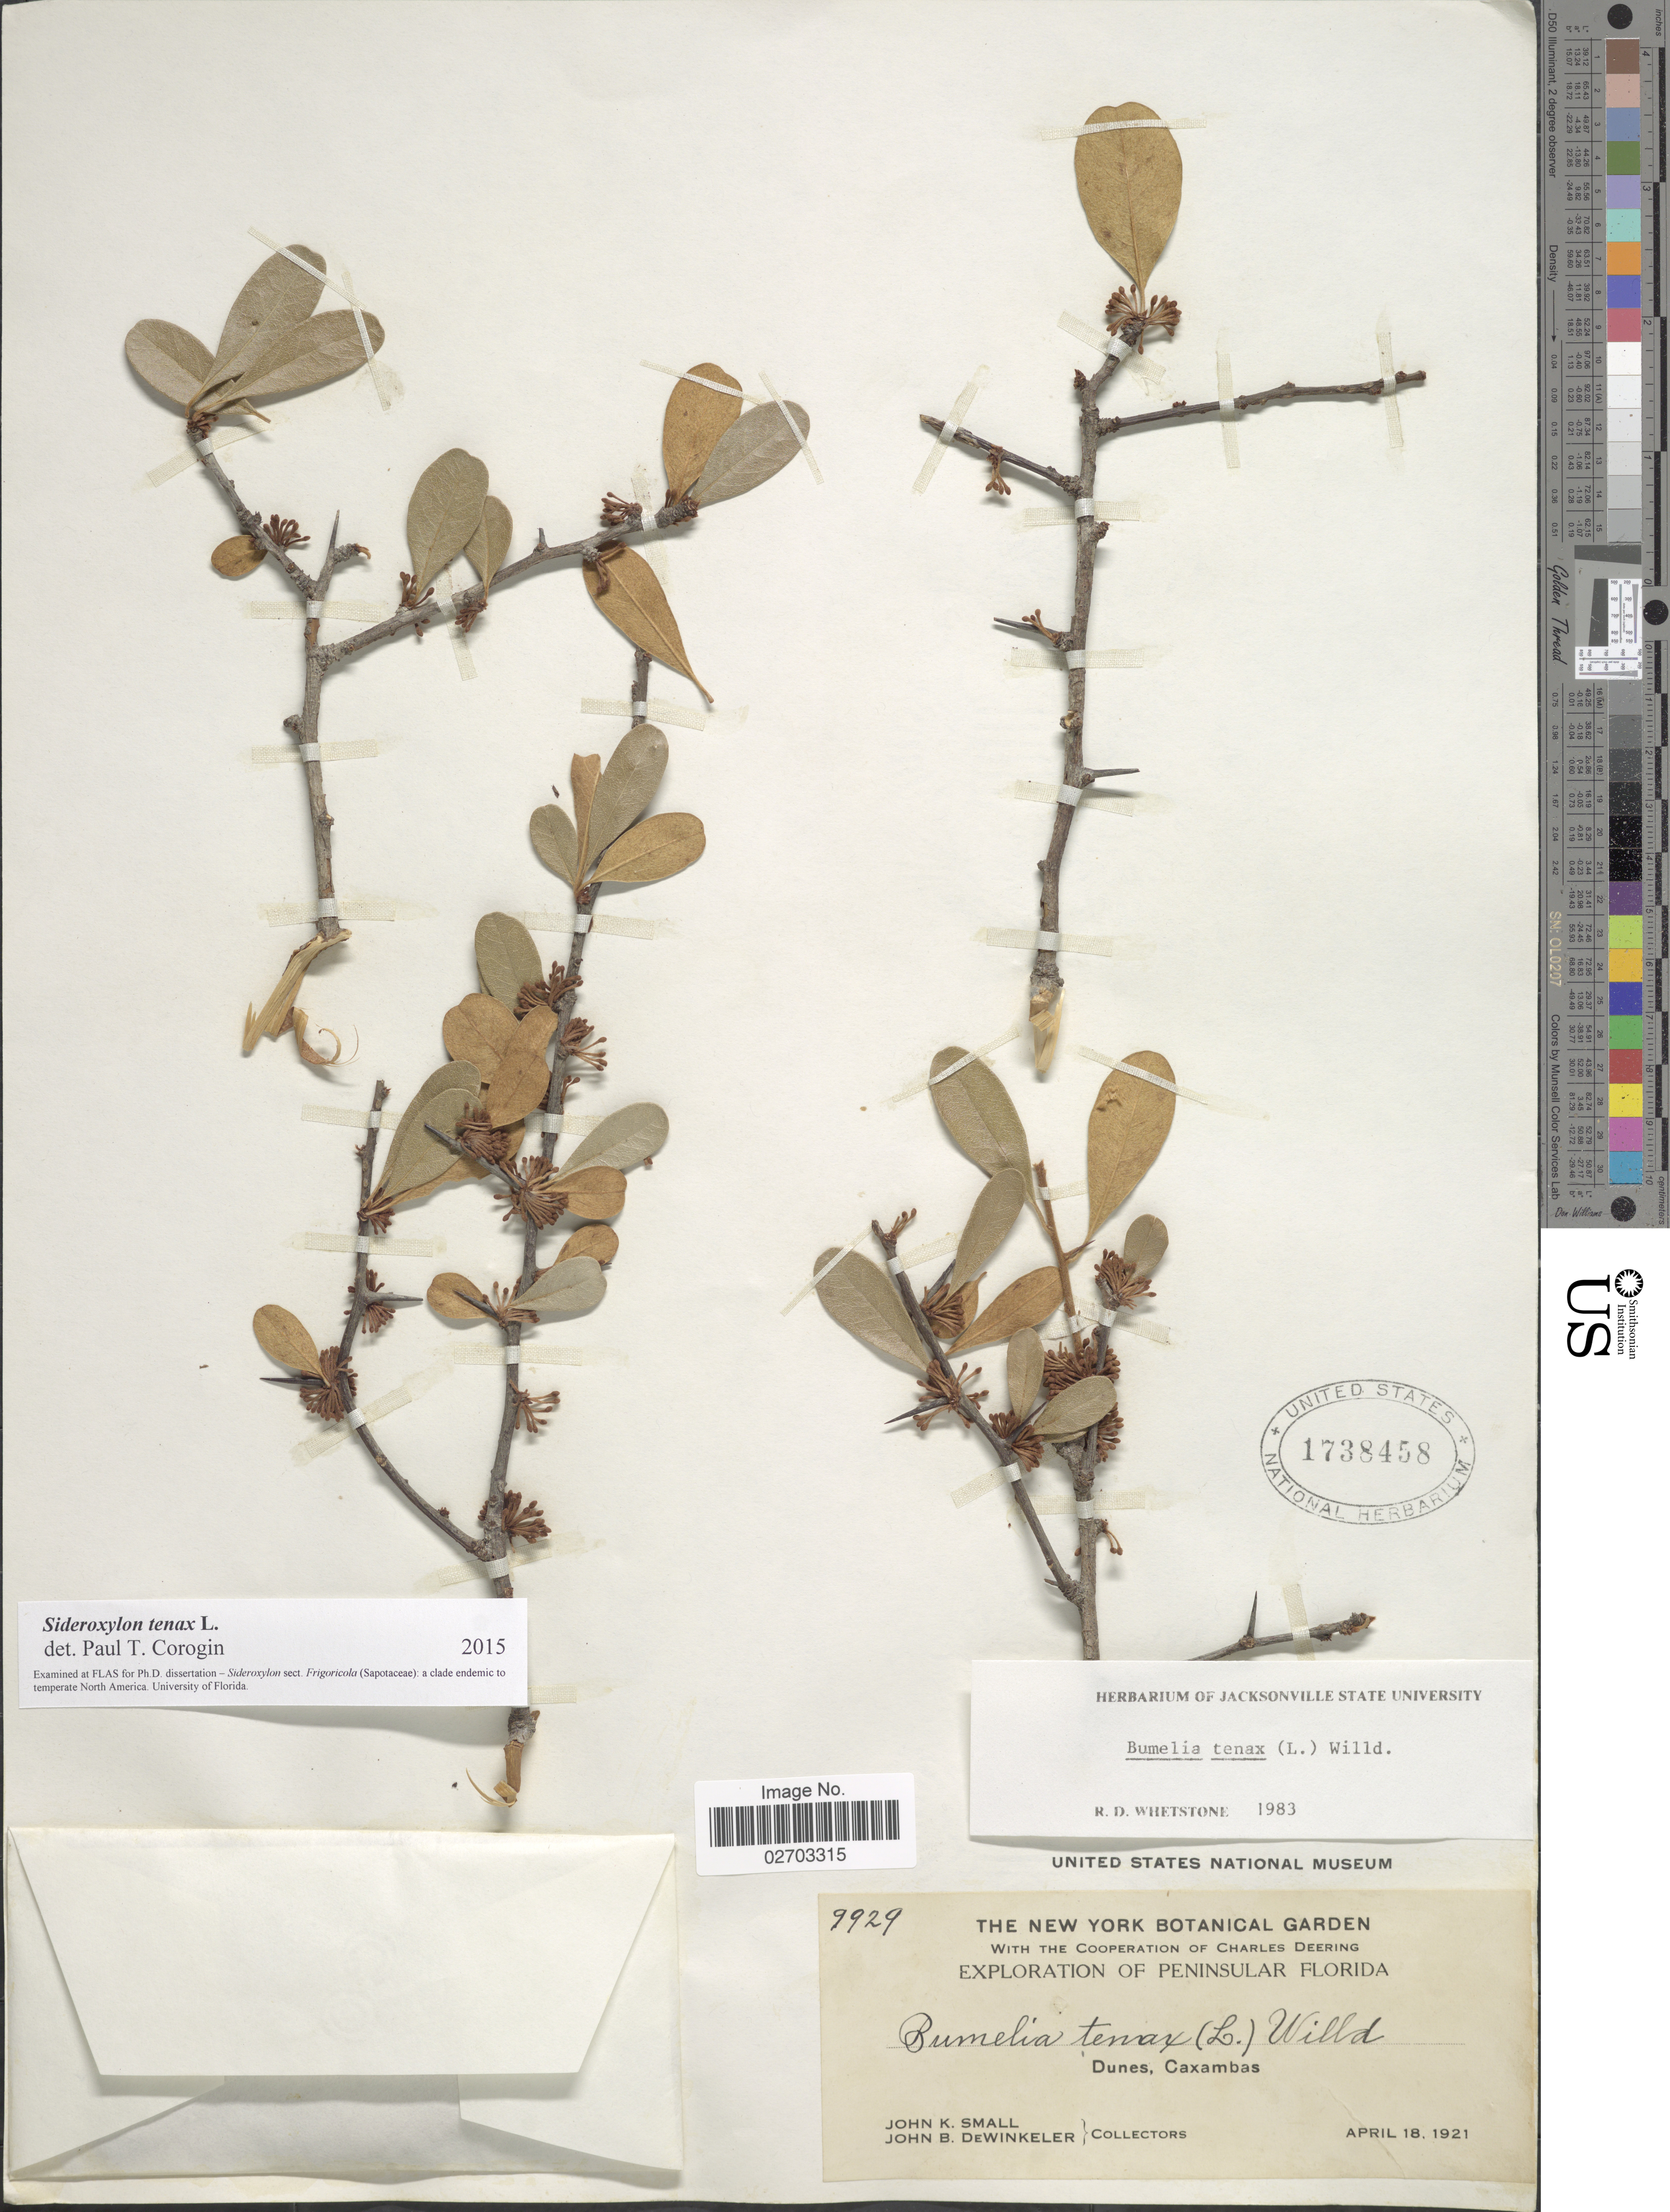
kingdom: Plantae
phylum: Tracheophyta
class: Magnoliopsida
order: Ericales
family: Sapotaceae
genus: Sideroxylon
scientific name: Sideroxylon tenax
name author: L.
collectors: J. K. Small & J. B. Dewinkeler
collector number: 9929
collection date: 1921-04-18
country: United States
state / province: Florida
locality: Peninsular Florida, Dunes, Caxambas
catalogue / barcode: US 1738458